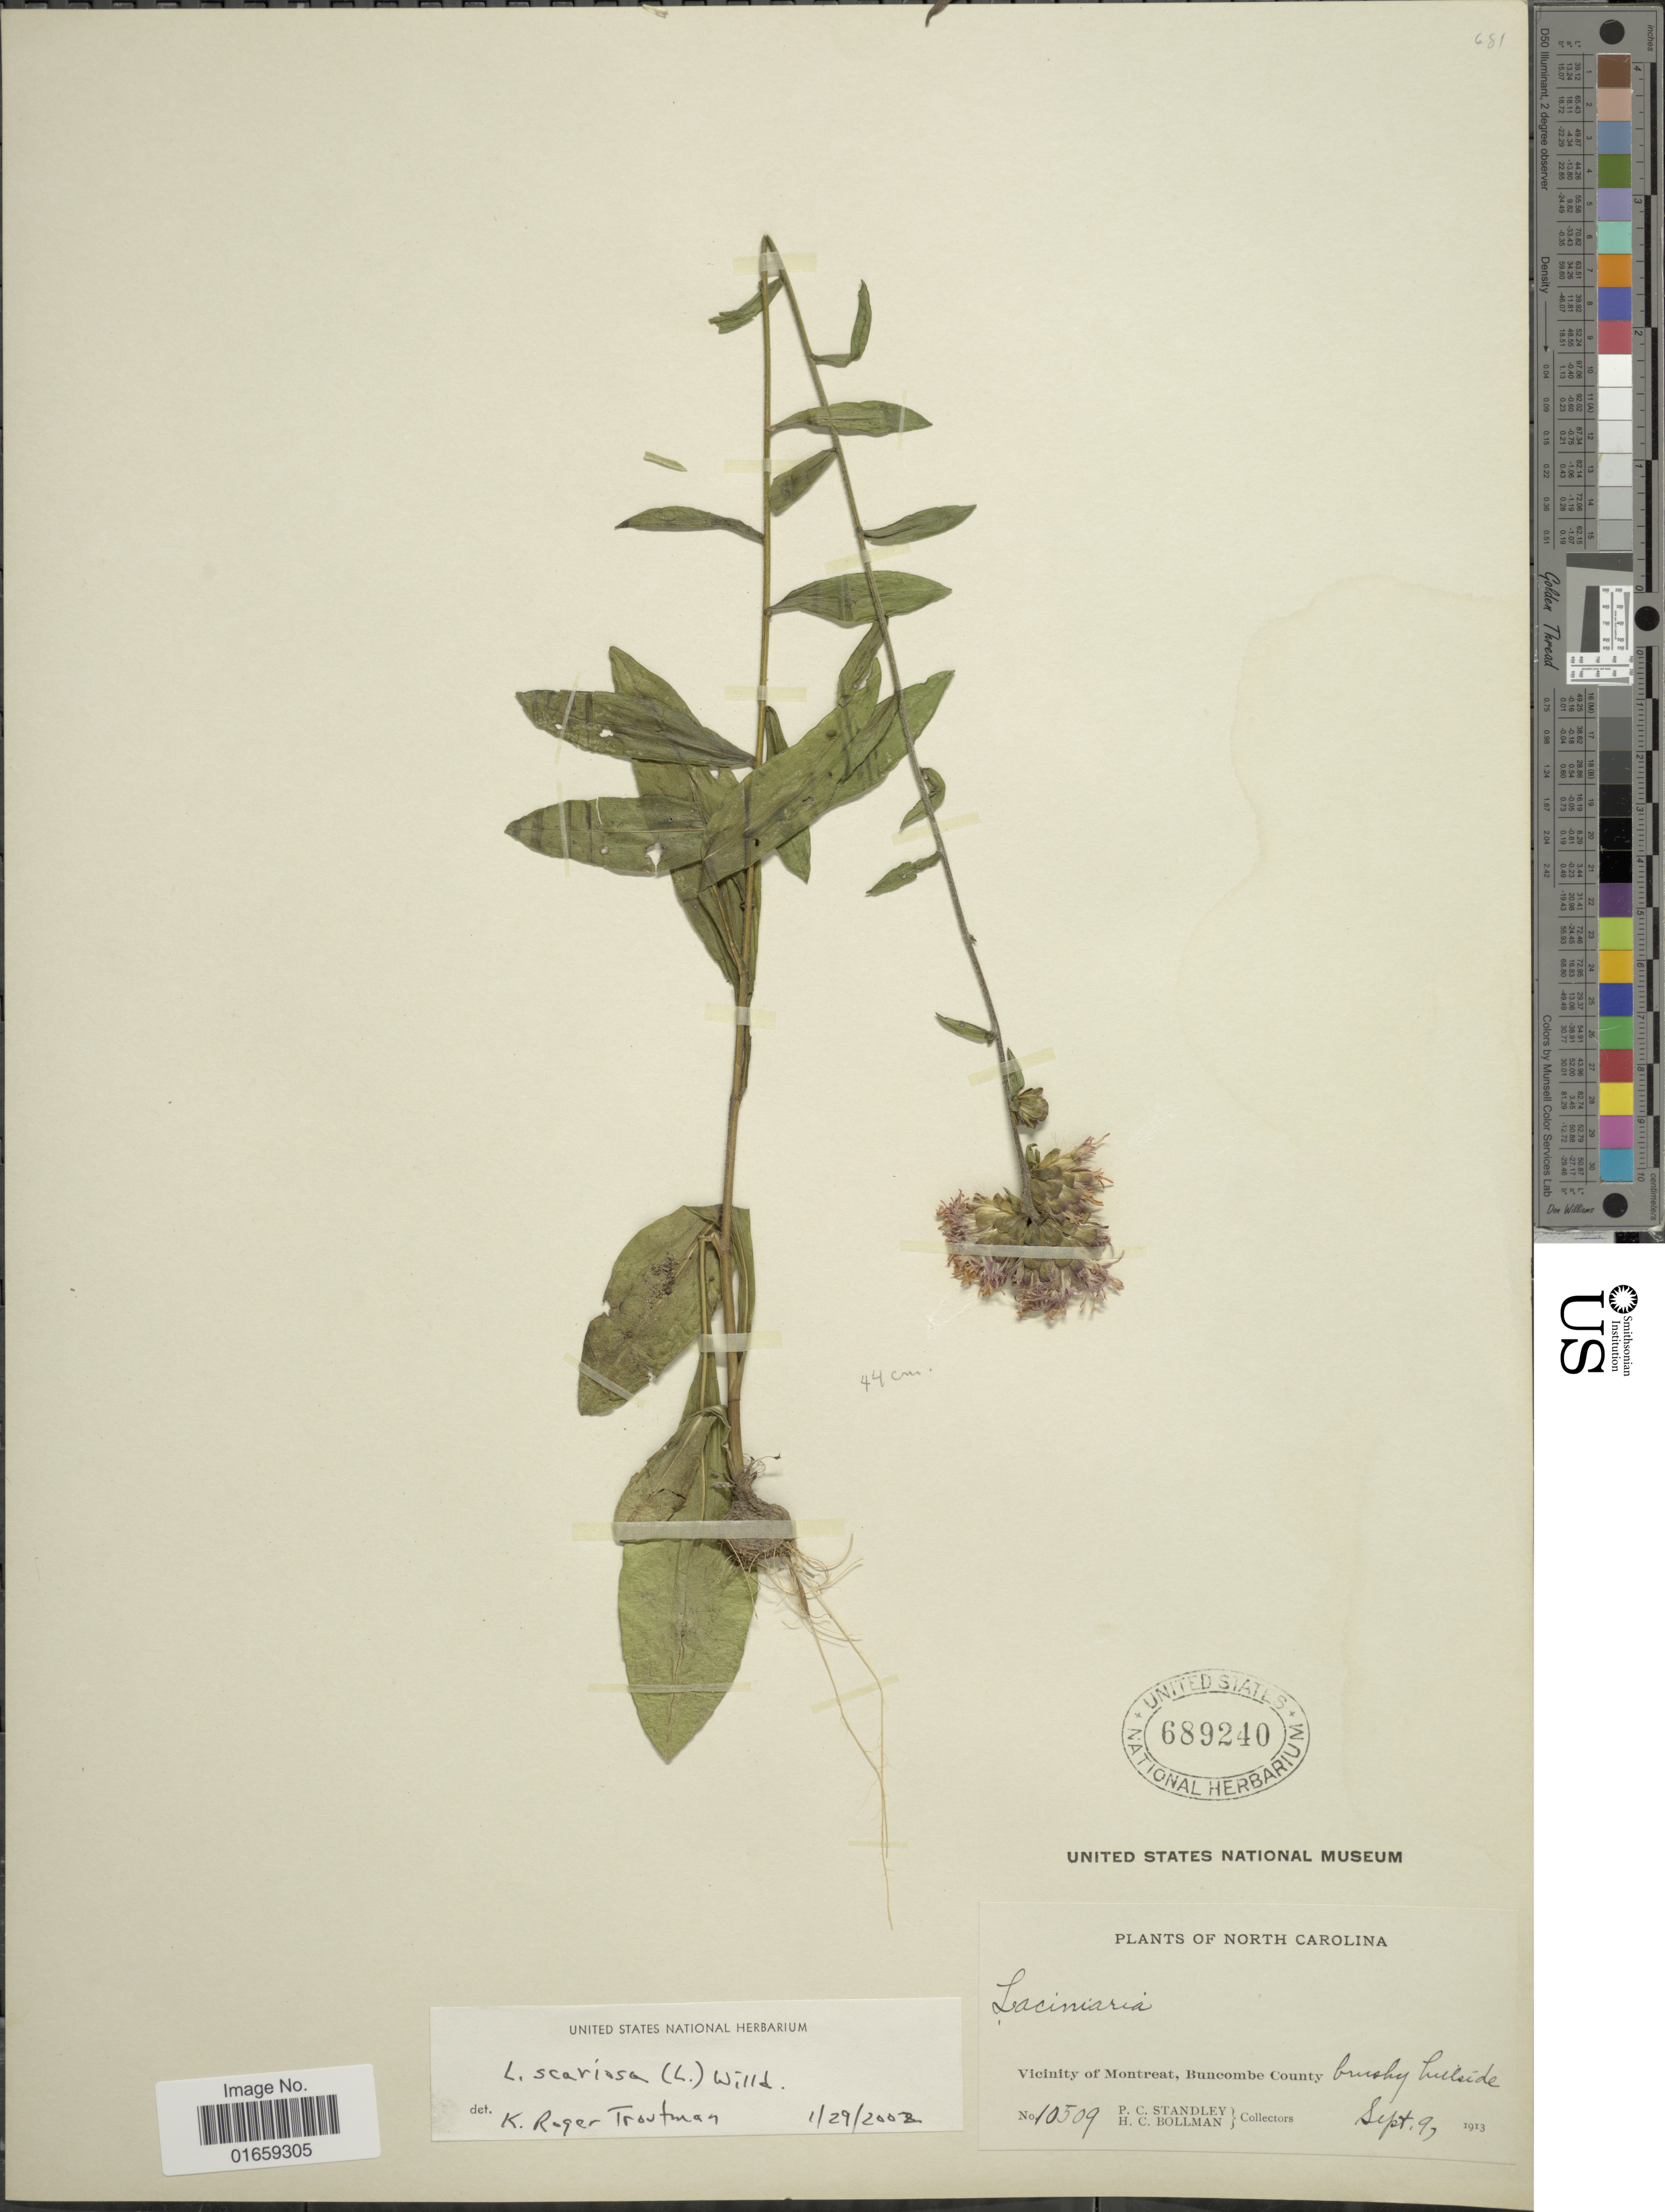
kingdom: Plantae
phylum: Tracheophyta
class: Magnoliopsida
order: Asterales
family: Asteraceae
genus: Liatris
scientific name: Liatris scariosa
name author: (L.) Willd.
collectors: P. C. Standley & H. C. Bollman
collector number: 10509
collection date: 1913-09-09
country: United States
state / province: North Carolina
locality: Vicinity of Montreat, Buncombe County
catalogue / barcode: US 689240